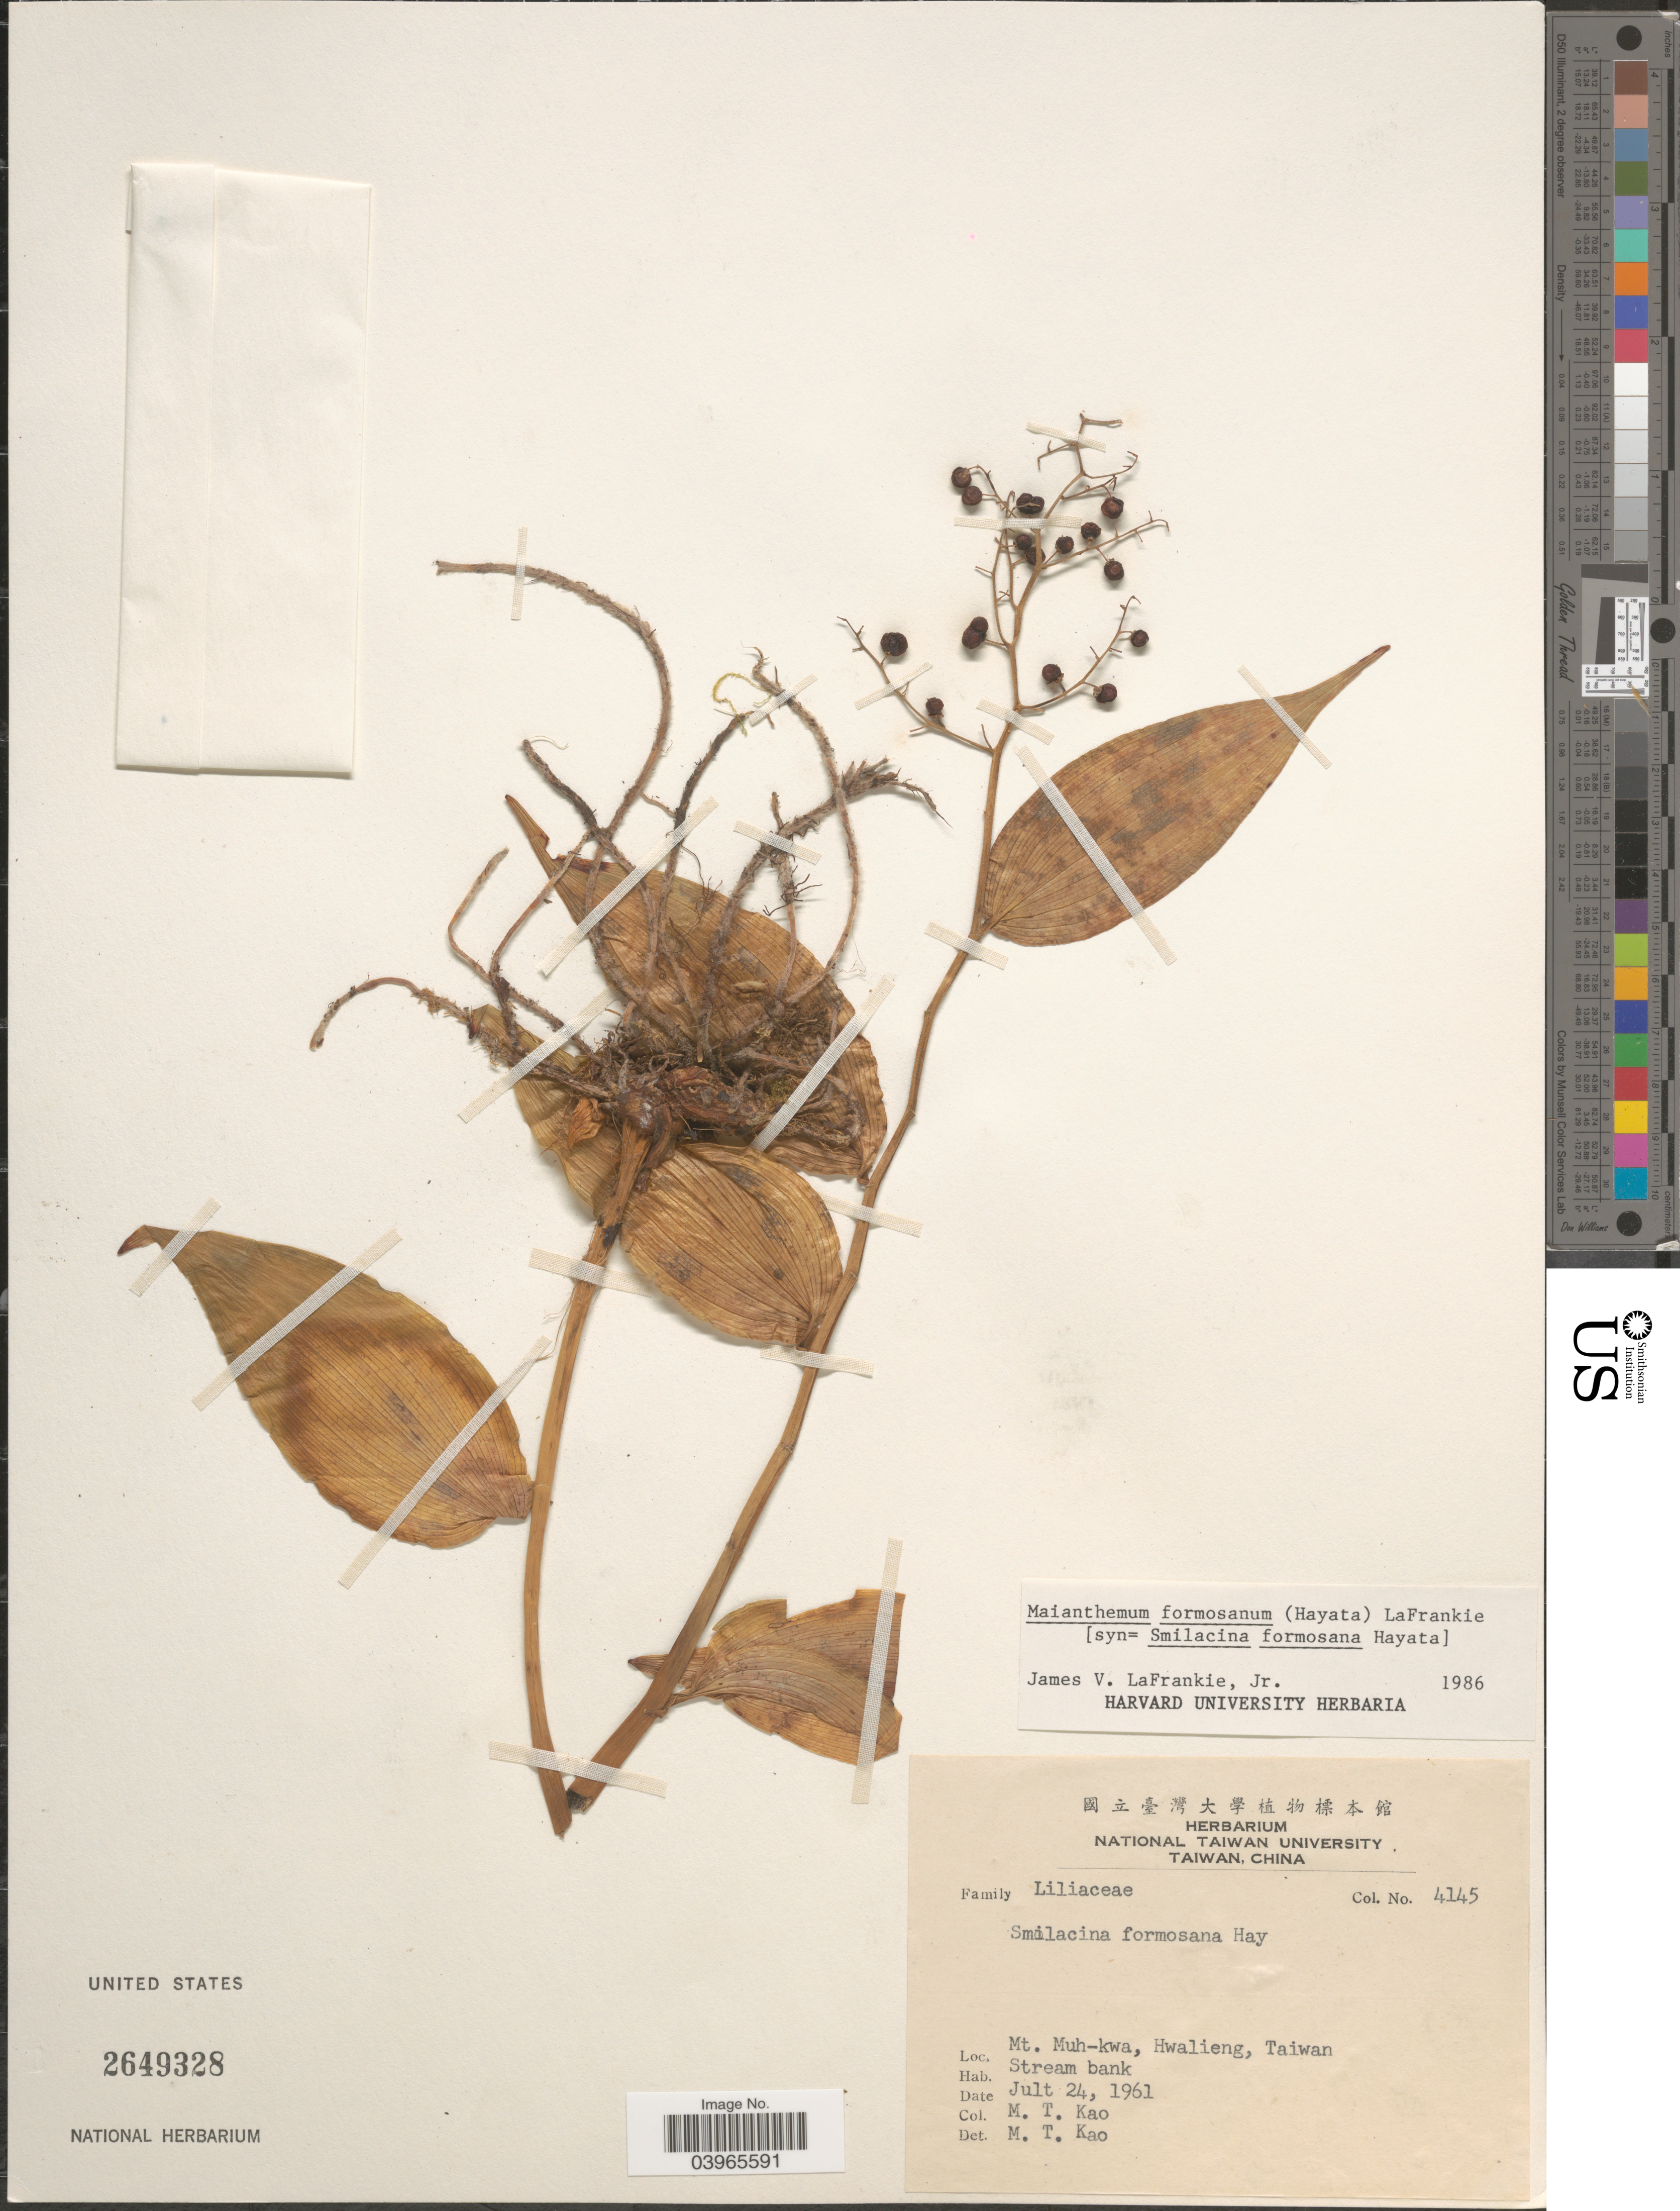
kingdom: Plantae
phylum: Tracheophyta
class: Liliopsida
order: Asparagales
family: Asparagaceae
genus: Maianthemum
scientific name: Maianthemum formosanum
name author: (Hayata) LaFrankie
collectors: M. T. Kao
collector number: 4145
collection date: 1961-07-24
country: Taiwan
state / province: Hualien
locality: Mt. Muh-kwa, Hwalieng.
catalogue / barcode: US 2649328